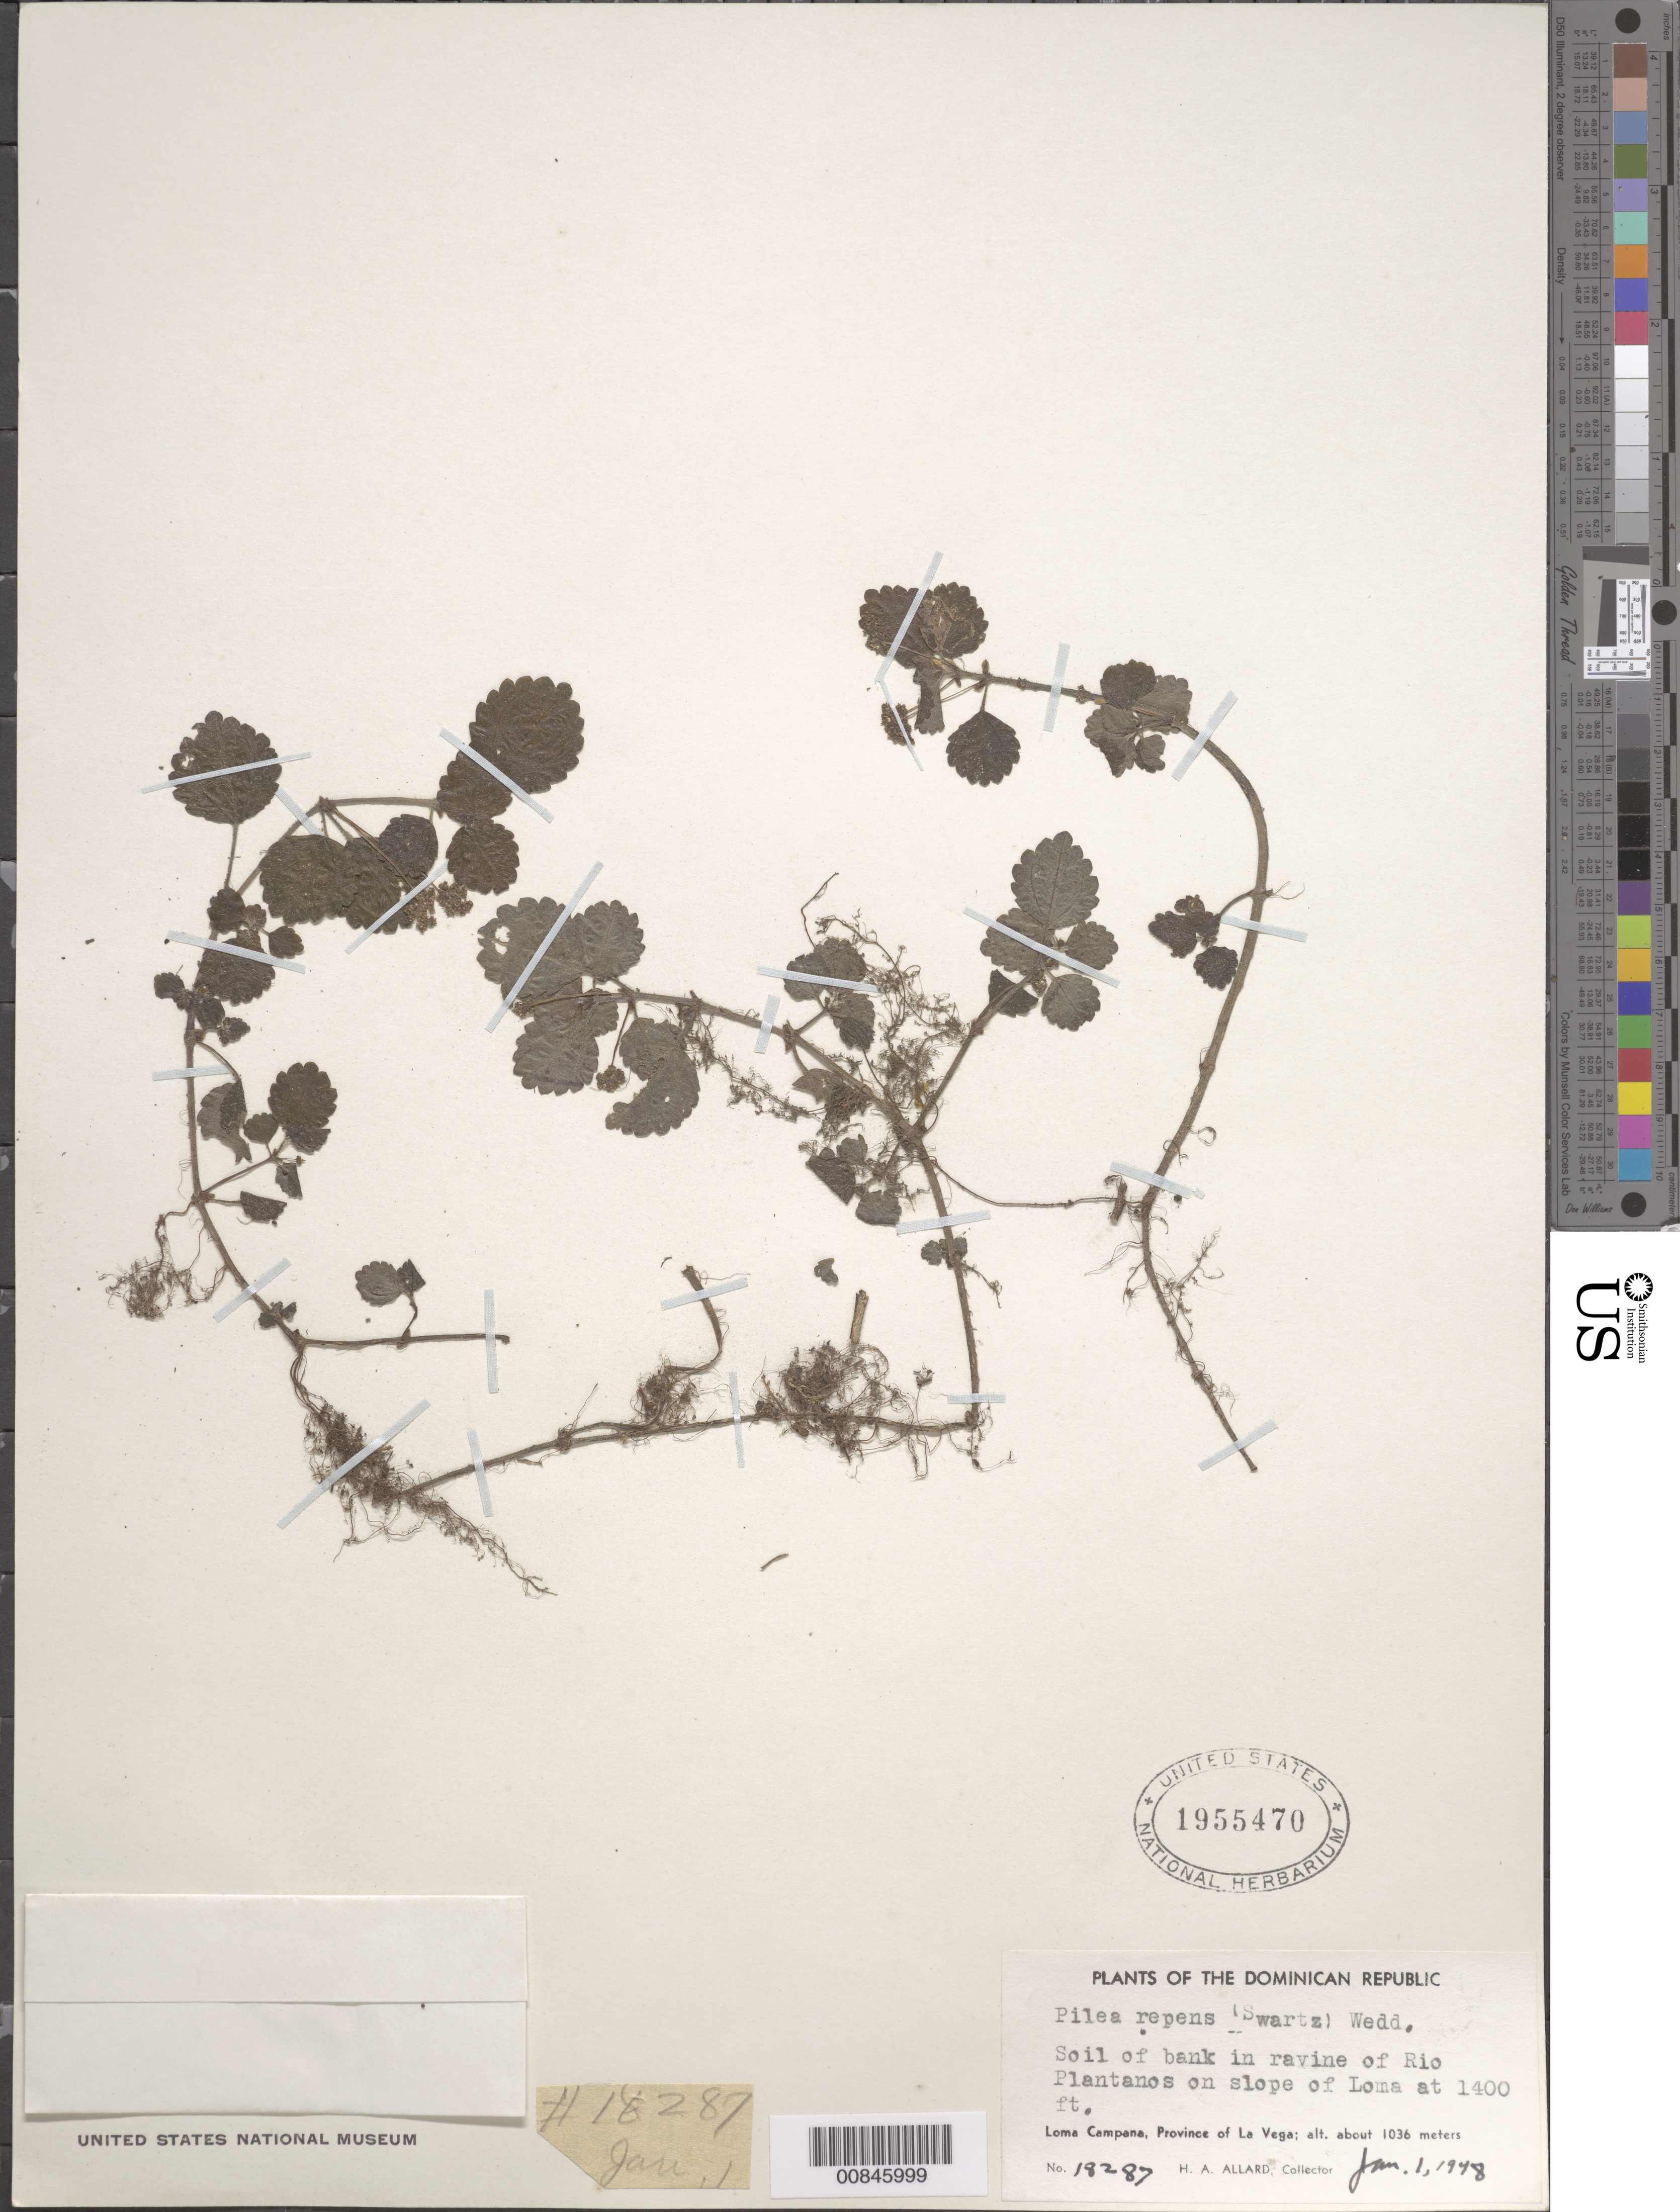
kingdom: Plantae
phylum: Tracheophyta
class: Magnoliopsida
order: Rosales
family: Urticaceae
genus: Pilea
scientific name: Pilea repens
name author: (Sw.) Wedd.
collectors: H. A. Allard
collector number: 18287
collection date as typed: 01 Jan 1948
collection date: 1948-01-01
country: Dominican Republic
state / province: La Vega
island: Hispaniola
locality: Ravine of Río Plantanos on slope of Loma Campana.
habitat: Soil of bank in ravine.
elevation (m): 427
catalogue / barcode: US 1955470